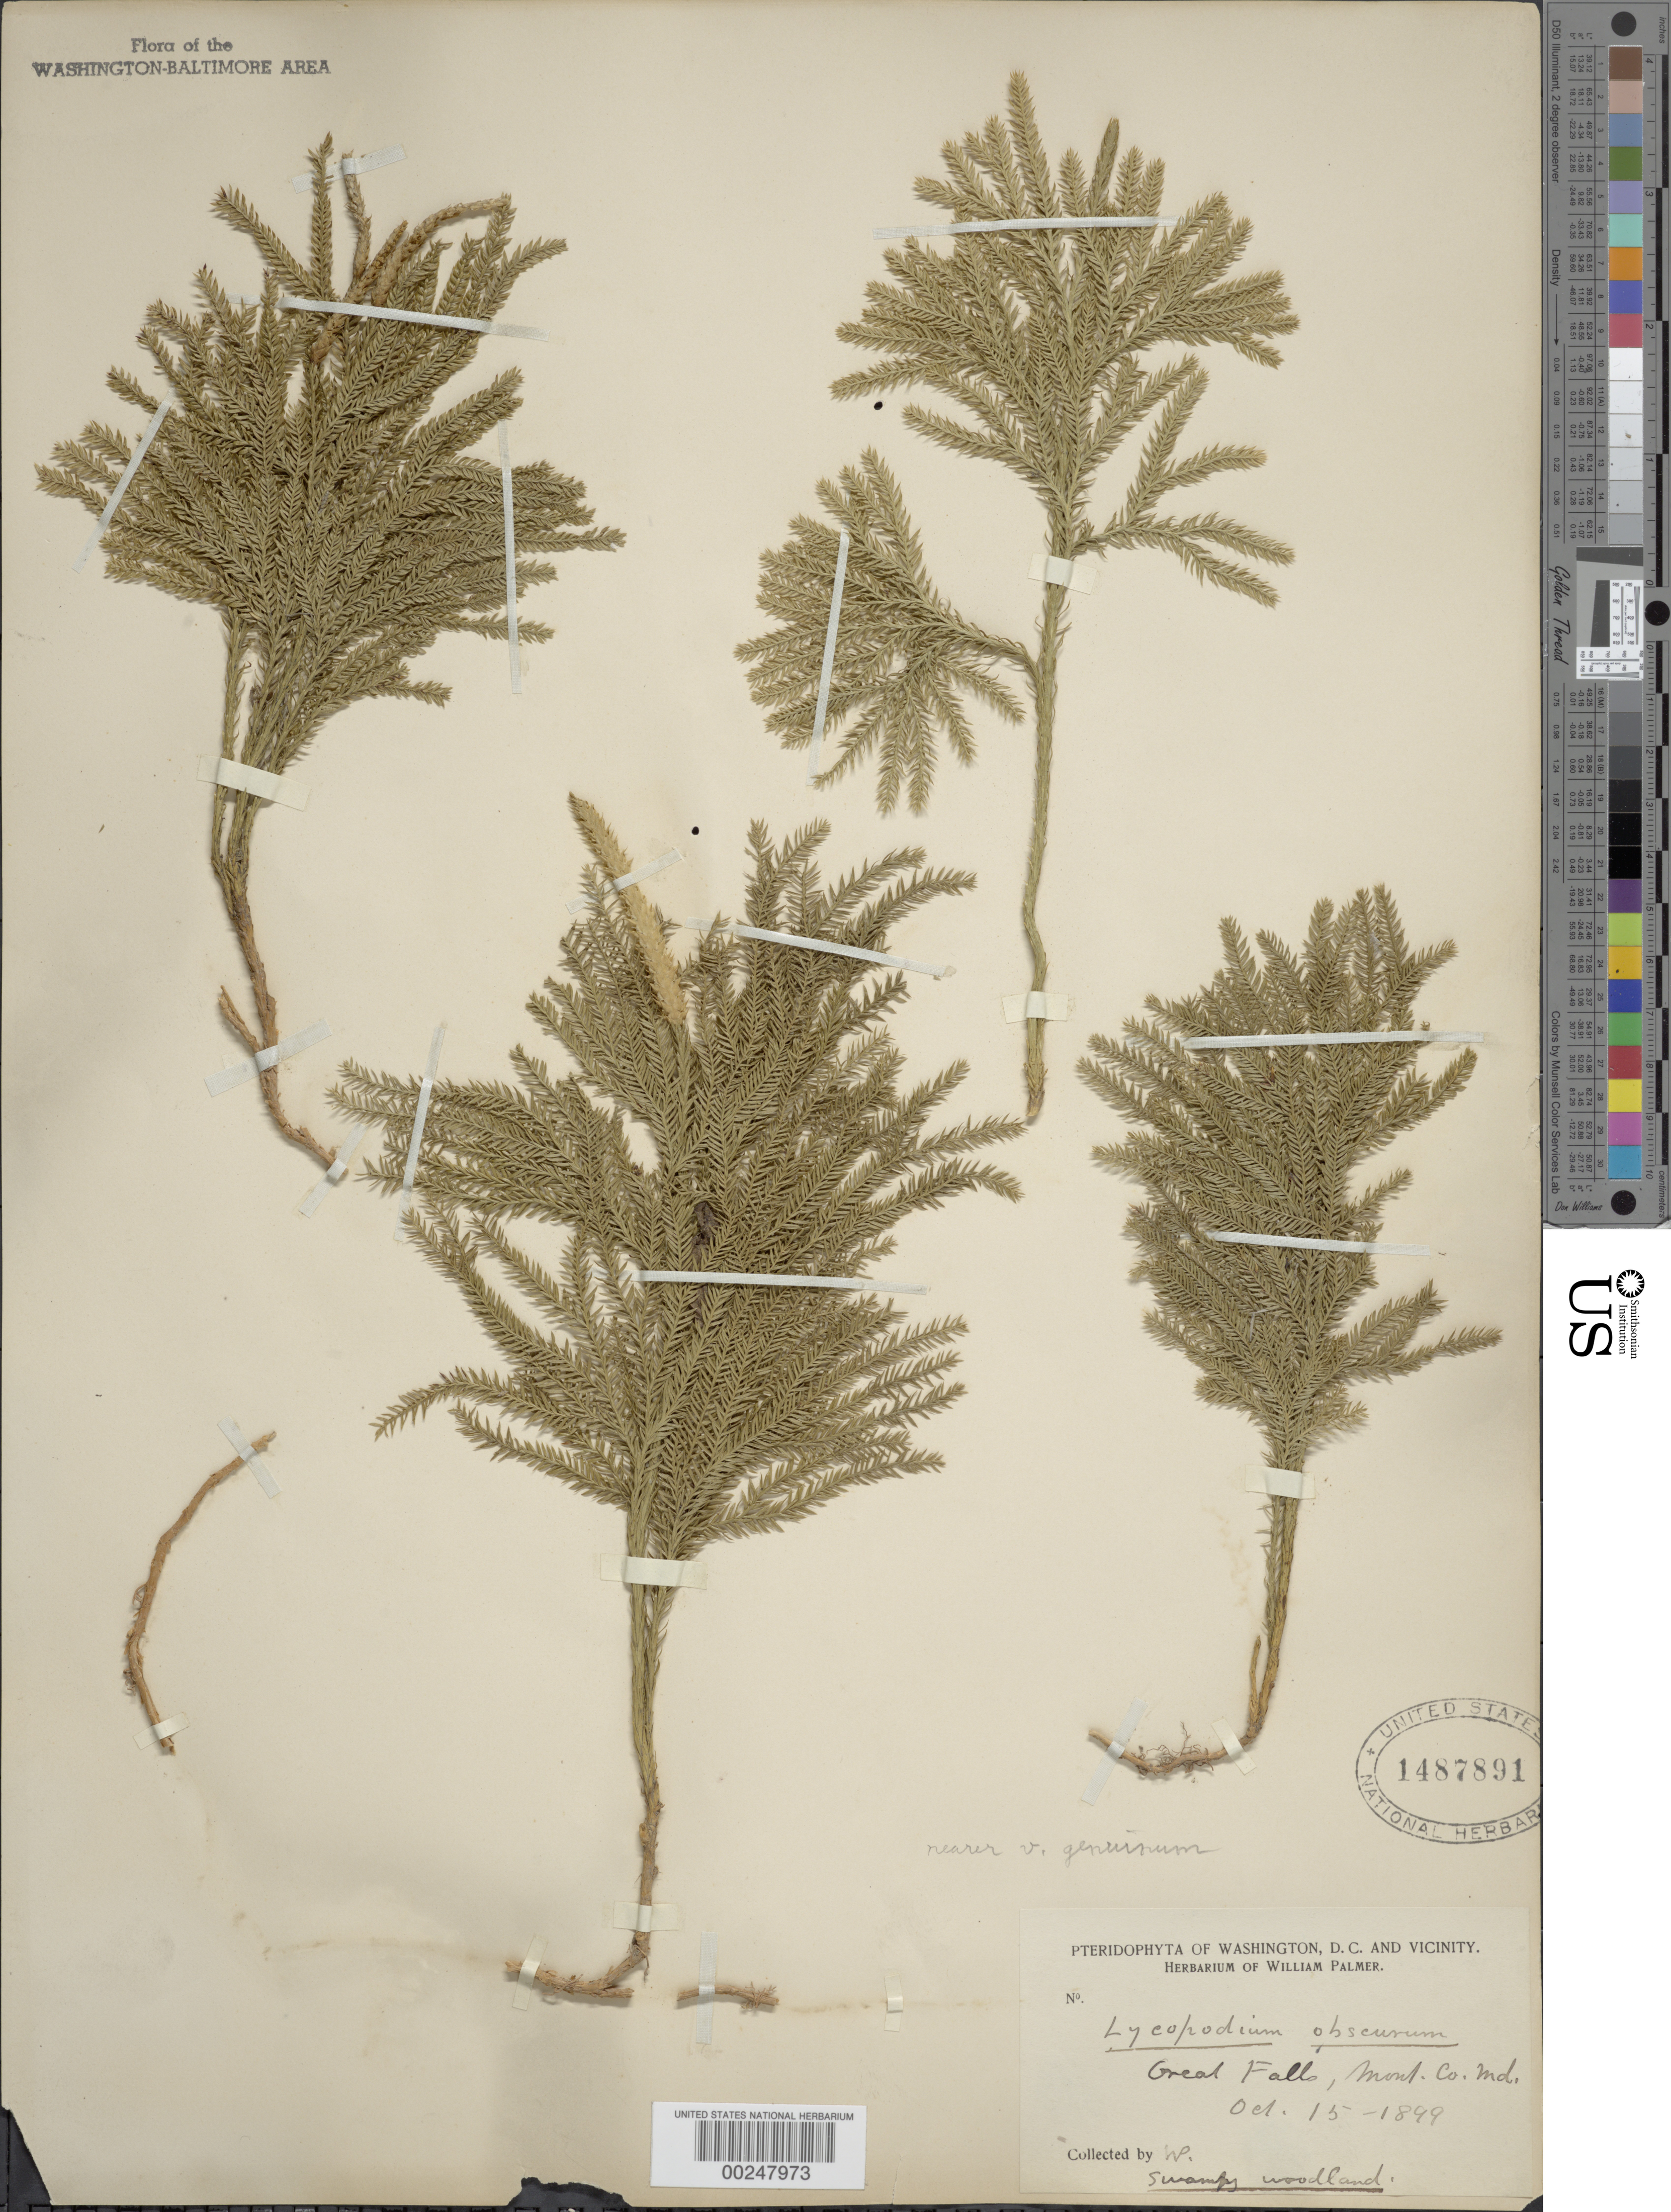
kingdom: Plantae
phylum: Tracheophyta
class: Lycopodiopsida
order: Lycopodiales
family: Lycopodiaceae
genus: Dendrolycopodium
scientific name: Dendrolycopodium obscurum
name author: (L.) A. Haines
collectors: W. Palmer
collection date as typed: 15 Oct 1899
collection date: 1899-10-15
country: United States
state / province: Maryland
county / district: Montgomery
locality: Great Falls C. & O. Canal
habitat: Swampy woodland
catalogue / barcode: US 1487891